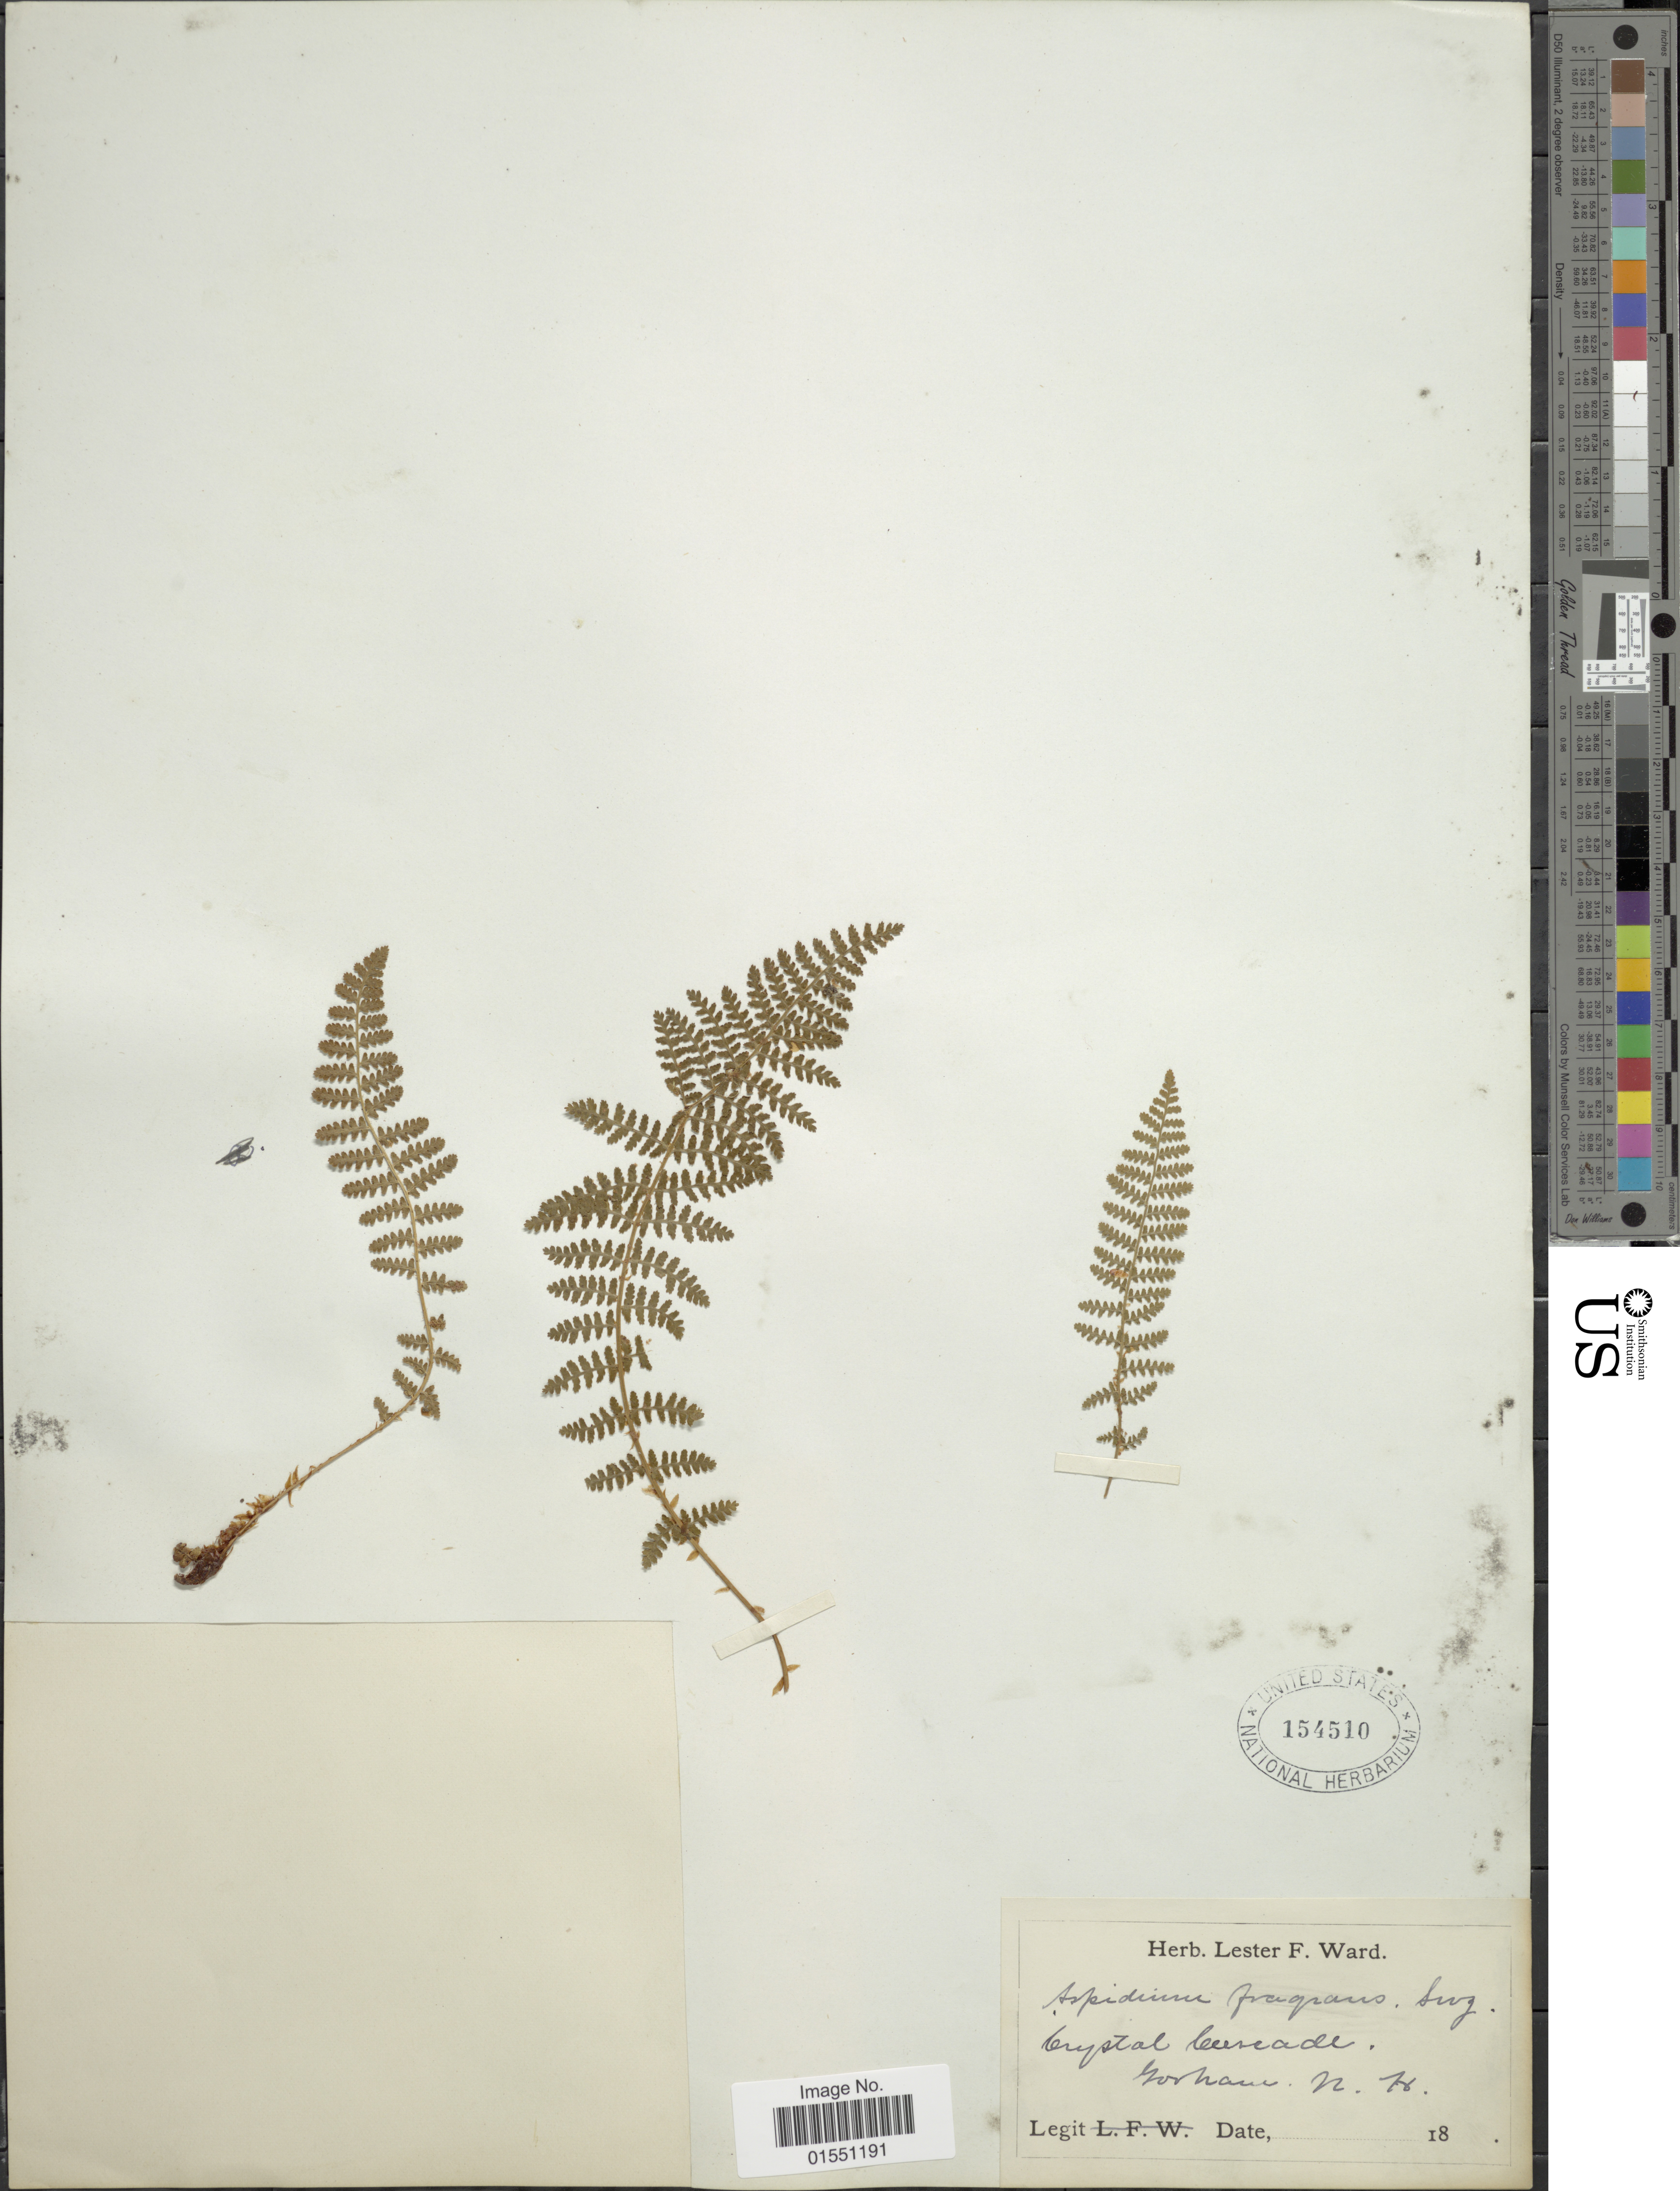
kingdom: Plantae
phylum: Tracheophyta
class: Polypodiopsida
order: Polypodiales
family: Dryopteridaceae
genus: Dryopteris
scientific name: Dryopteris fragrans var. hookeriana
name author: A. Prince ex Weath.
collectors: Artist unknown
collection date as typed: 18?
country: United States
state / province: New Hampshire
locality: Crystal Cascade. Gorham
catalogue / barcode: US 154510